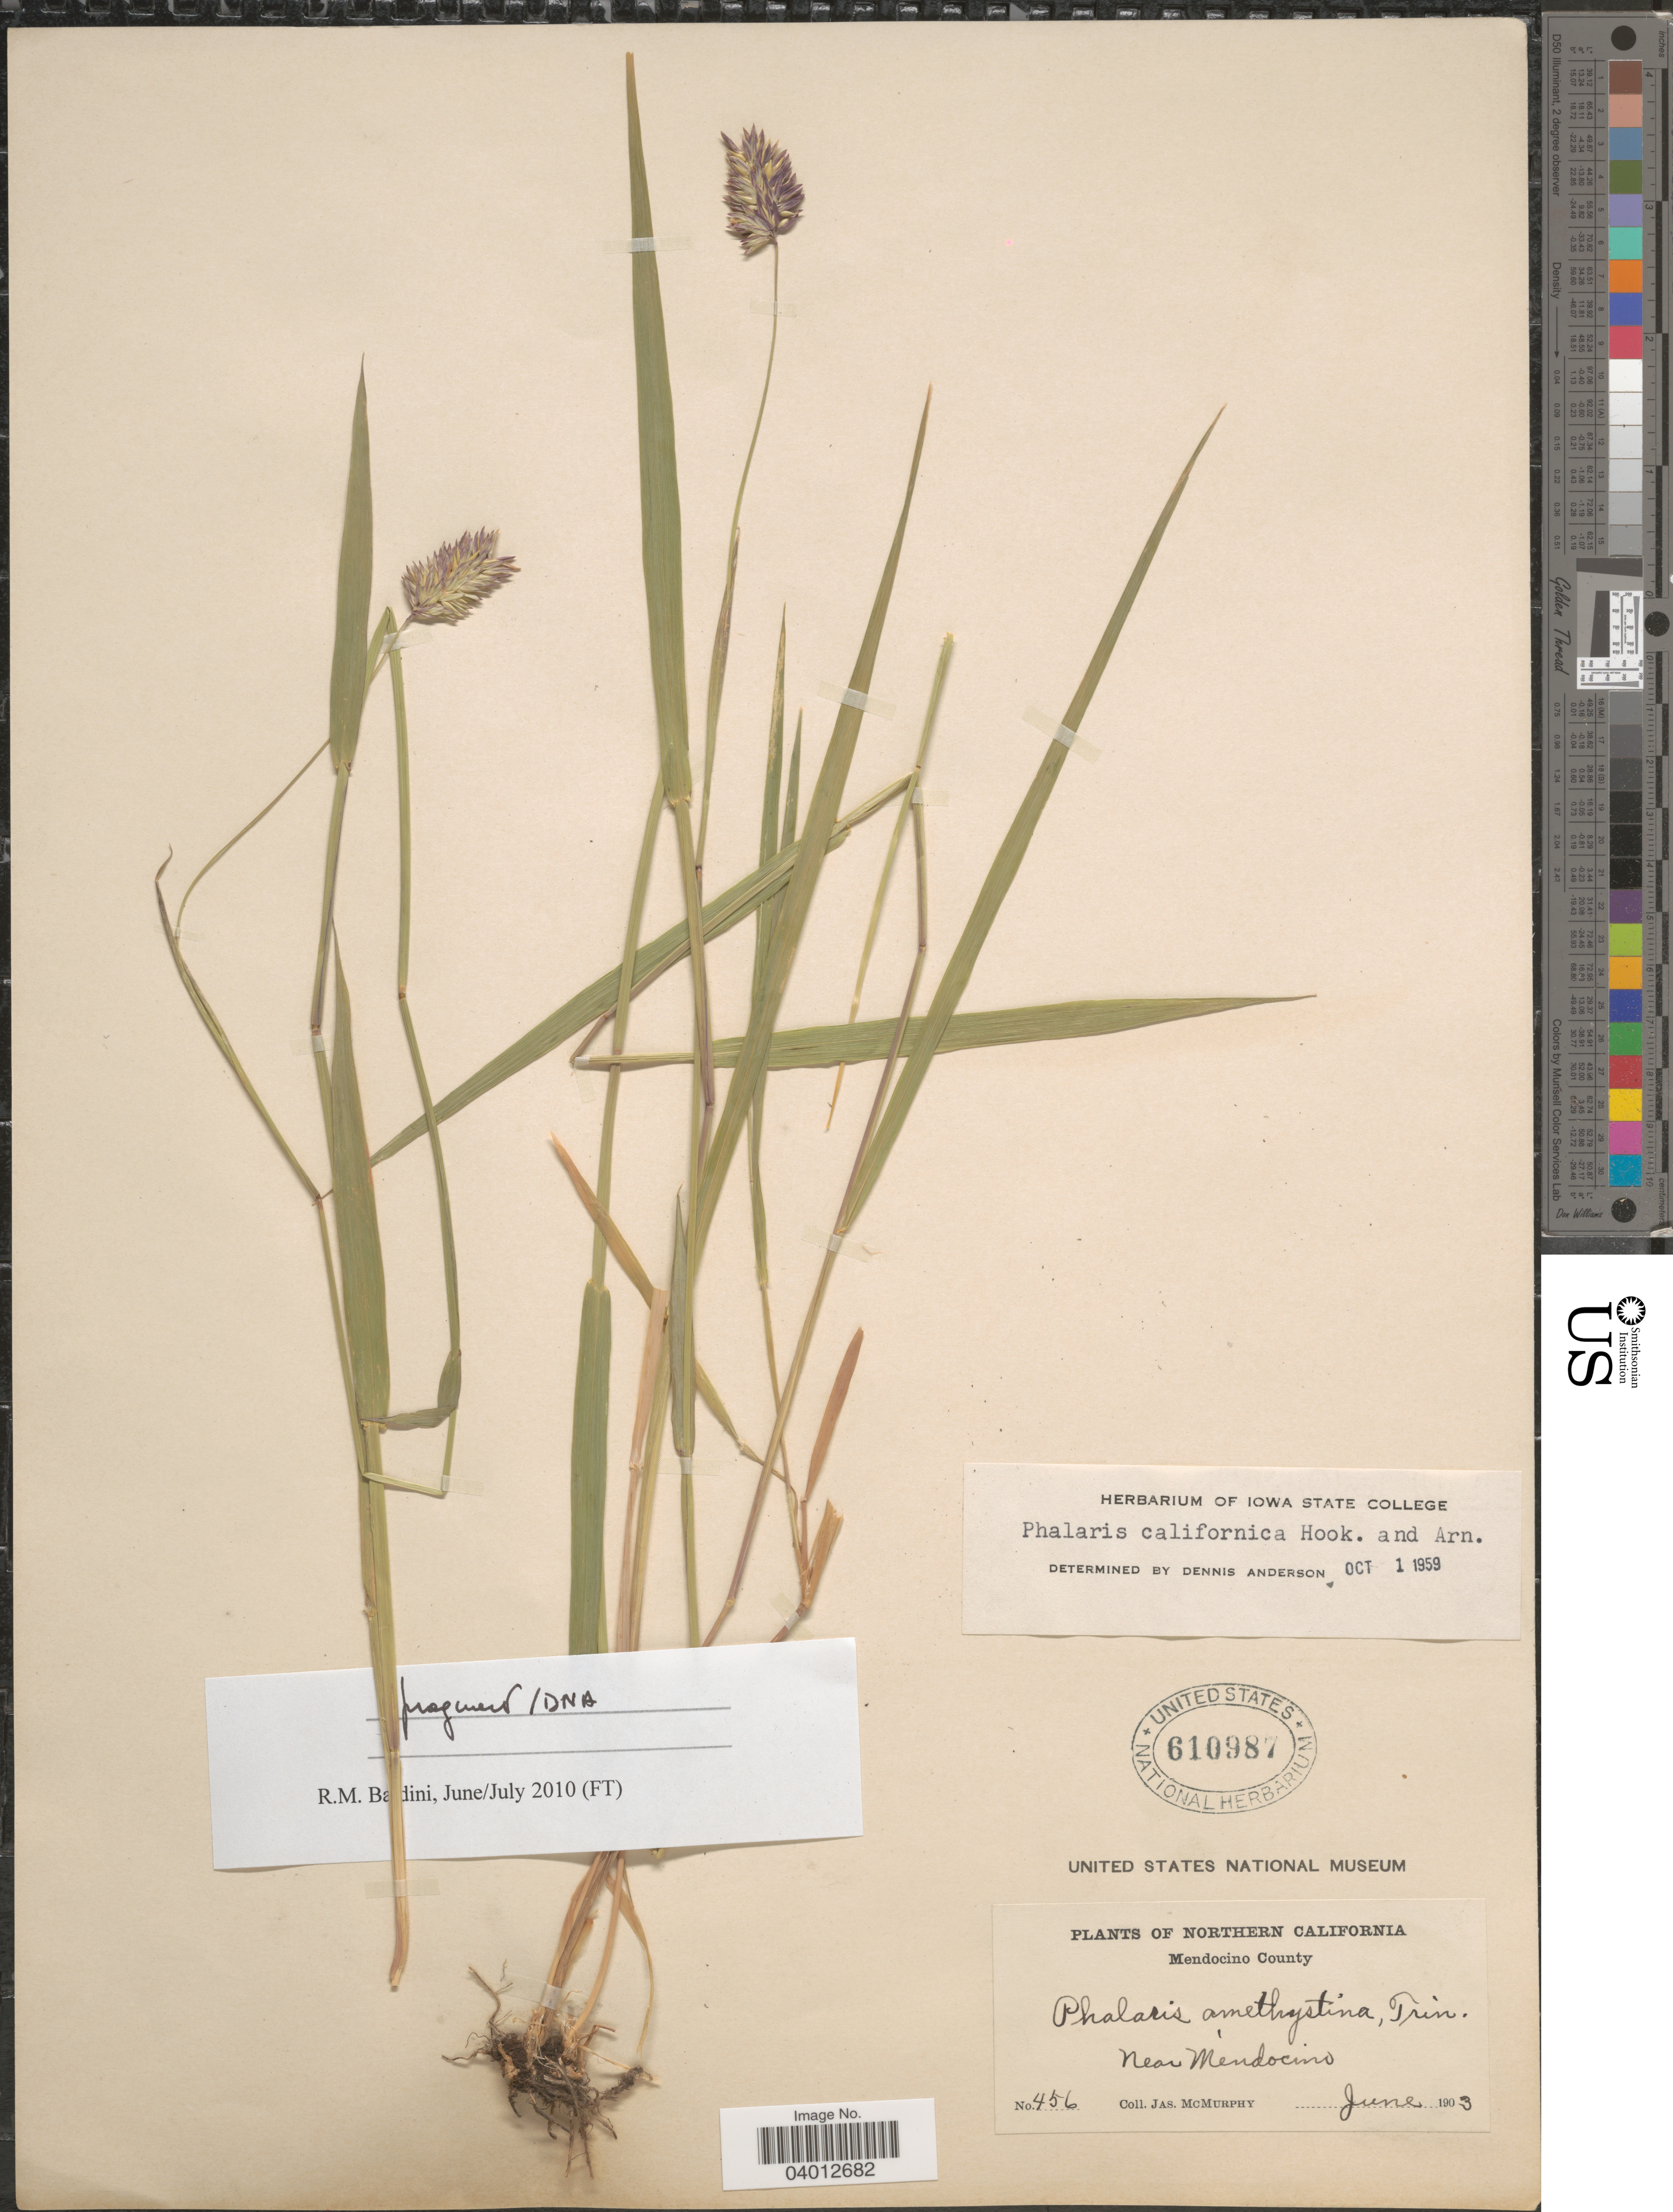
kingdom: Plantae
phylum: Tracheophyta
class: Liliopsida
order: Poales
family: Poaceae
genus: Phalaris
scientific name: Phalaris californica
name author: Hook. & Arn.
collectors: J. McMurphy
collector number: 456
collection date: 1903-06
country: United States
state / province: California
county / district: Mendocino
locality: Northern California. Mendocino County. Near Mendocino.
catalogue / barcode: US 610987